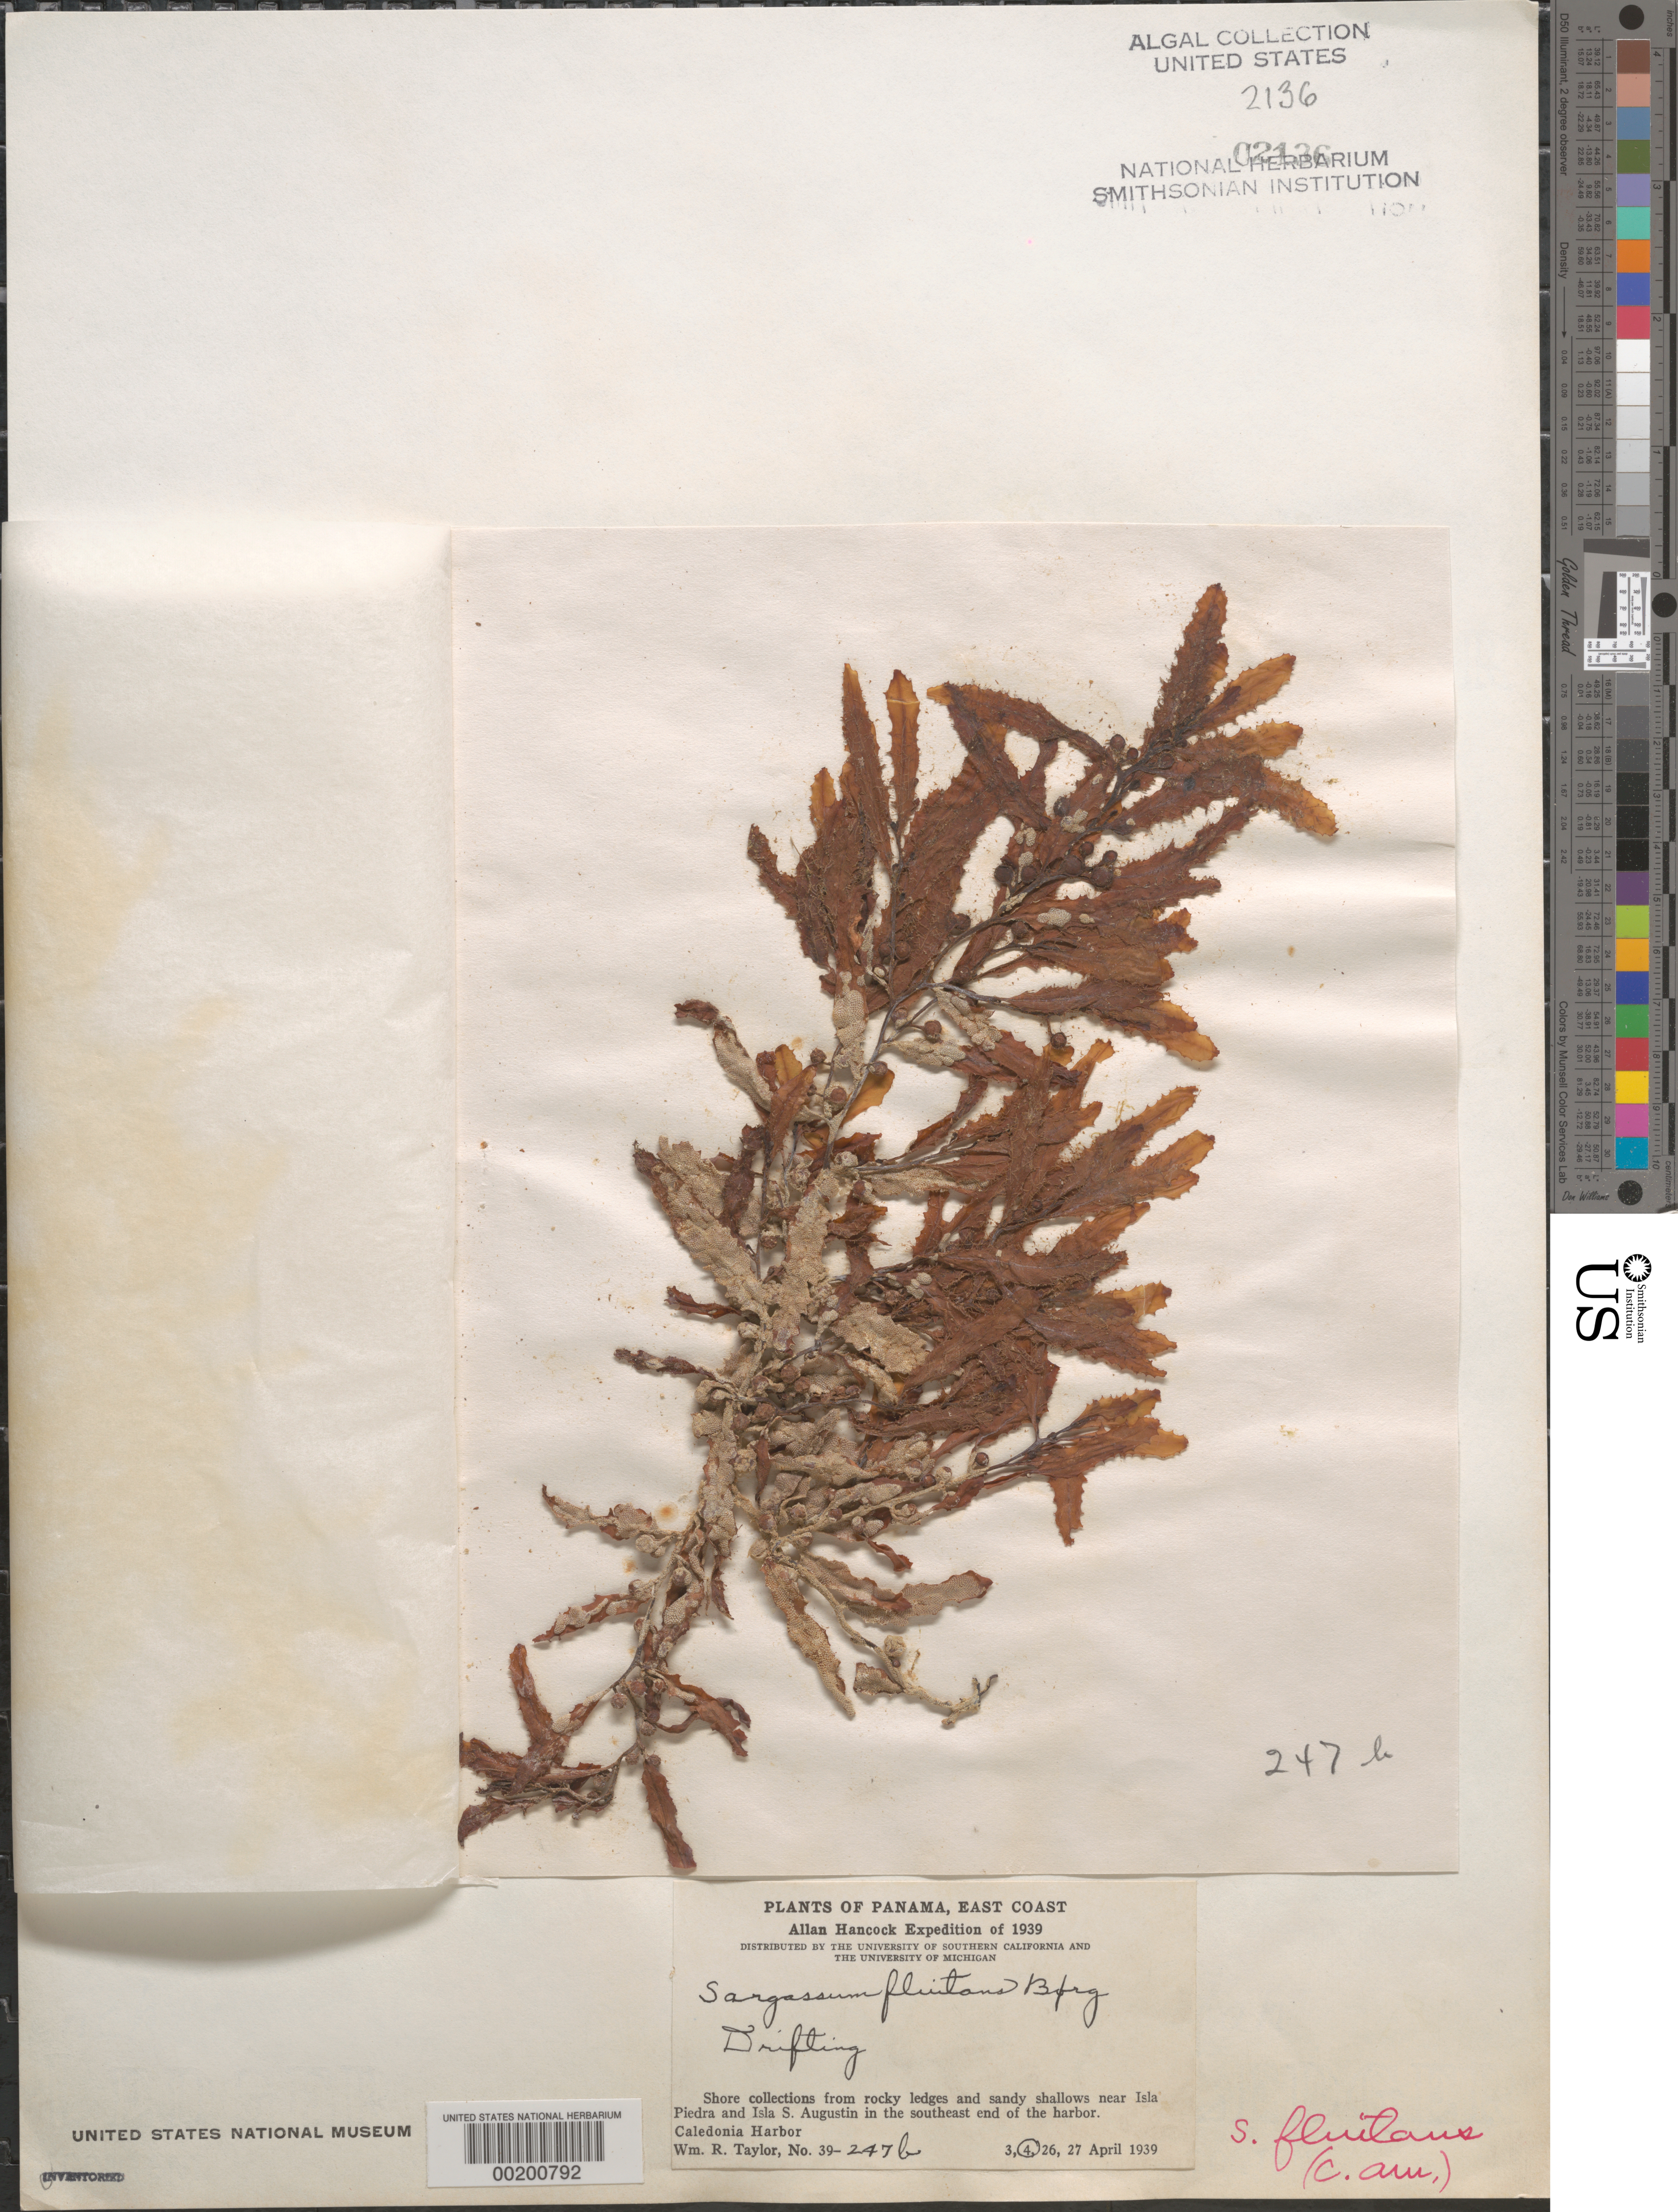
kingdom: Chromista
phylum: Ochrophyta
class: Phaeophyceae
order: Fucales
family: Sargassaceae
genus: Sargassum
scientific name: Sargassum fluitans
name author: (Børgesen) Børgesen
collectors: W. R. Taylor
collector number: WRT 39-247b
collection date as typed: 04 Apr 1939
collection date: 1939-04-04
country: Panama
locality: Southeast Caledonia Harbor, near Isla Piedra and Isla San Augustin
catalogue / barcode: US 2136